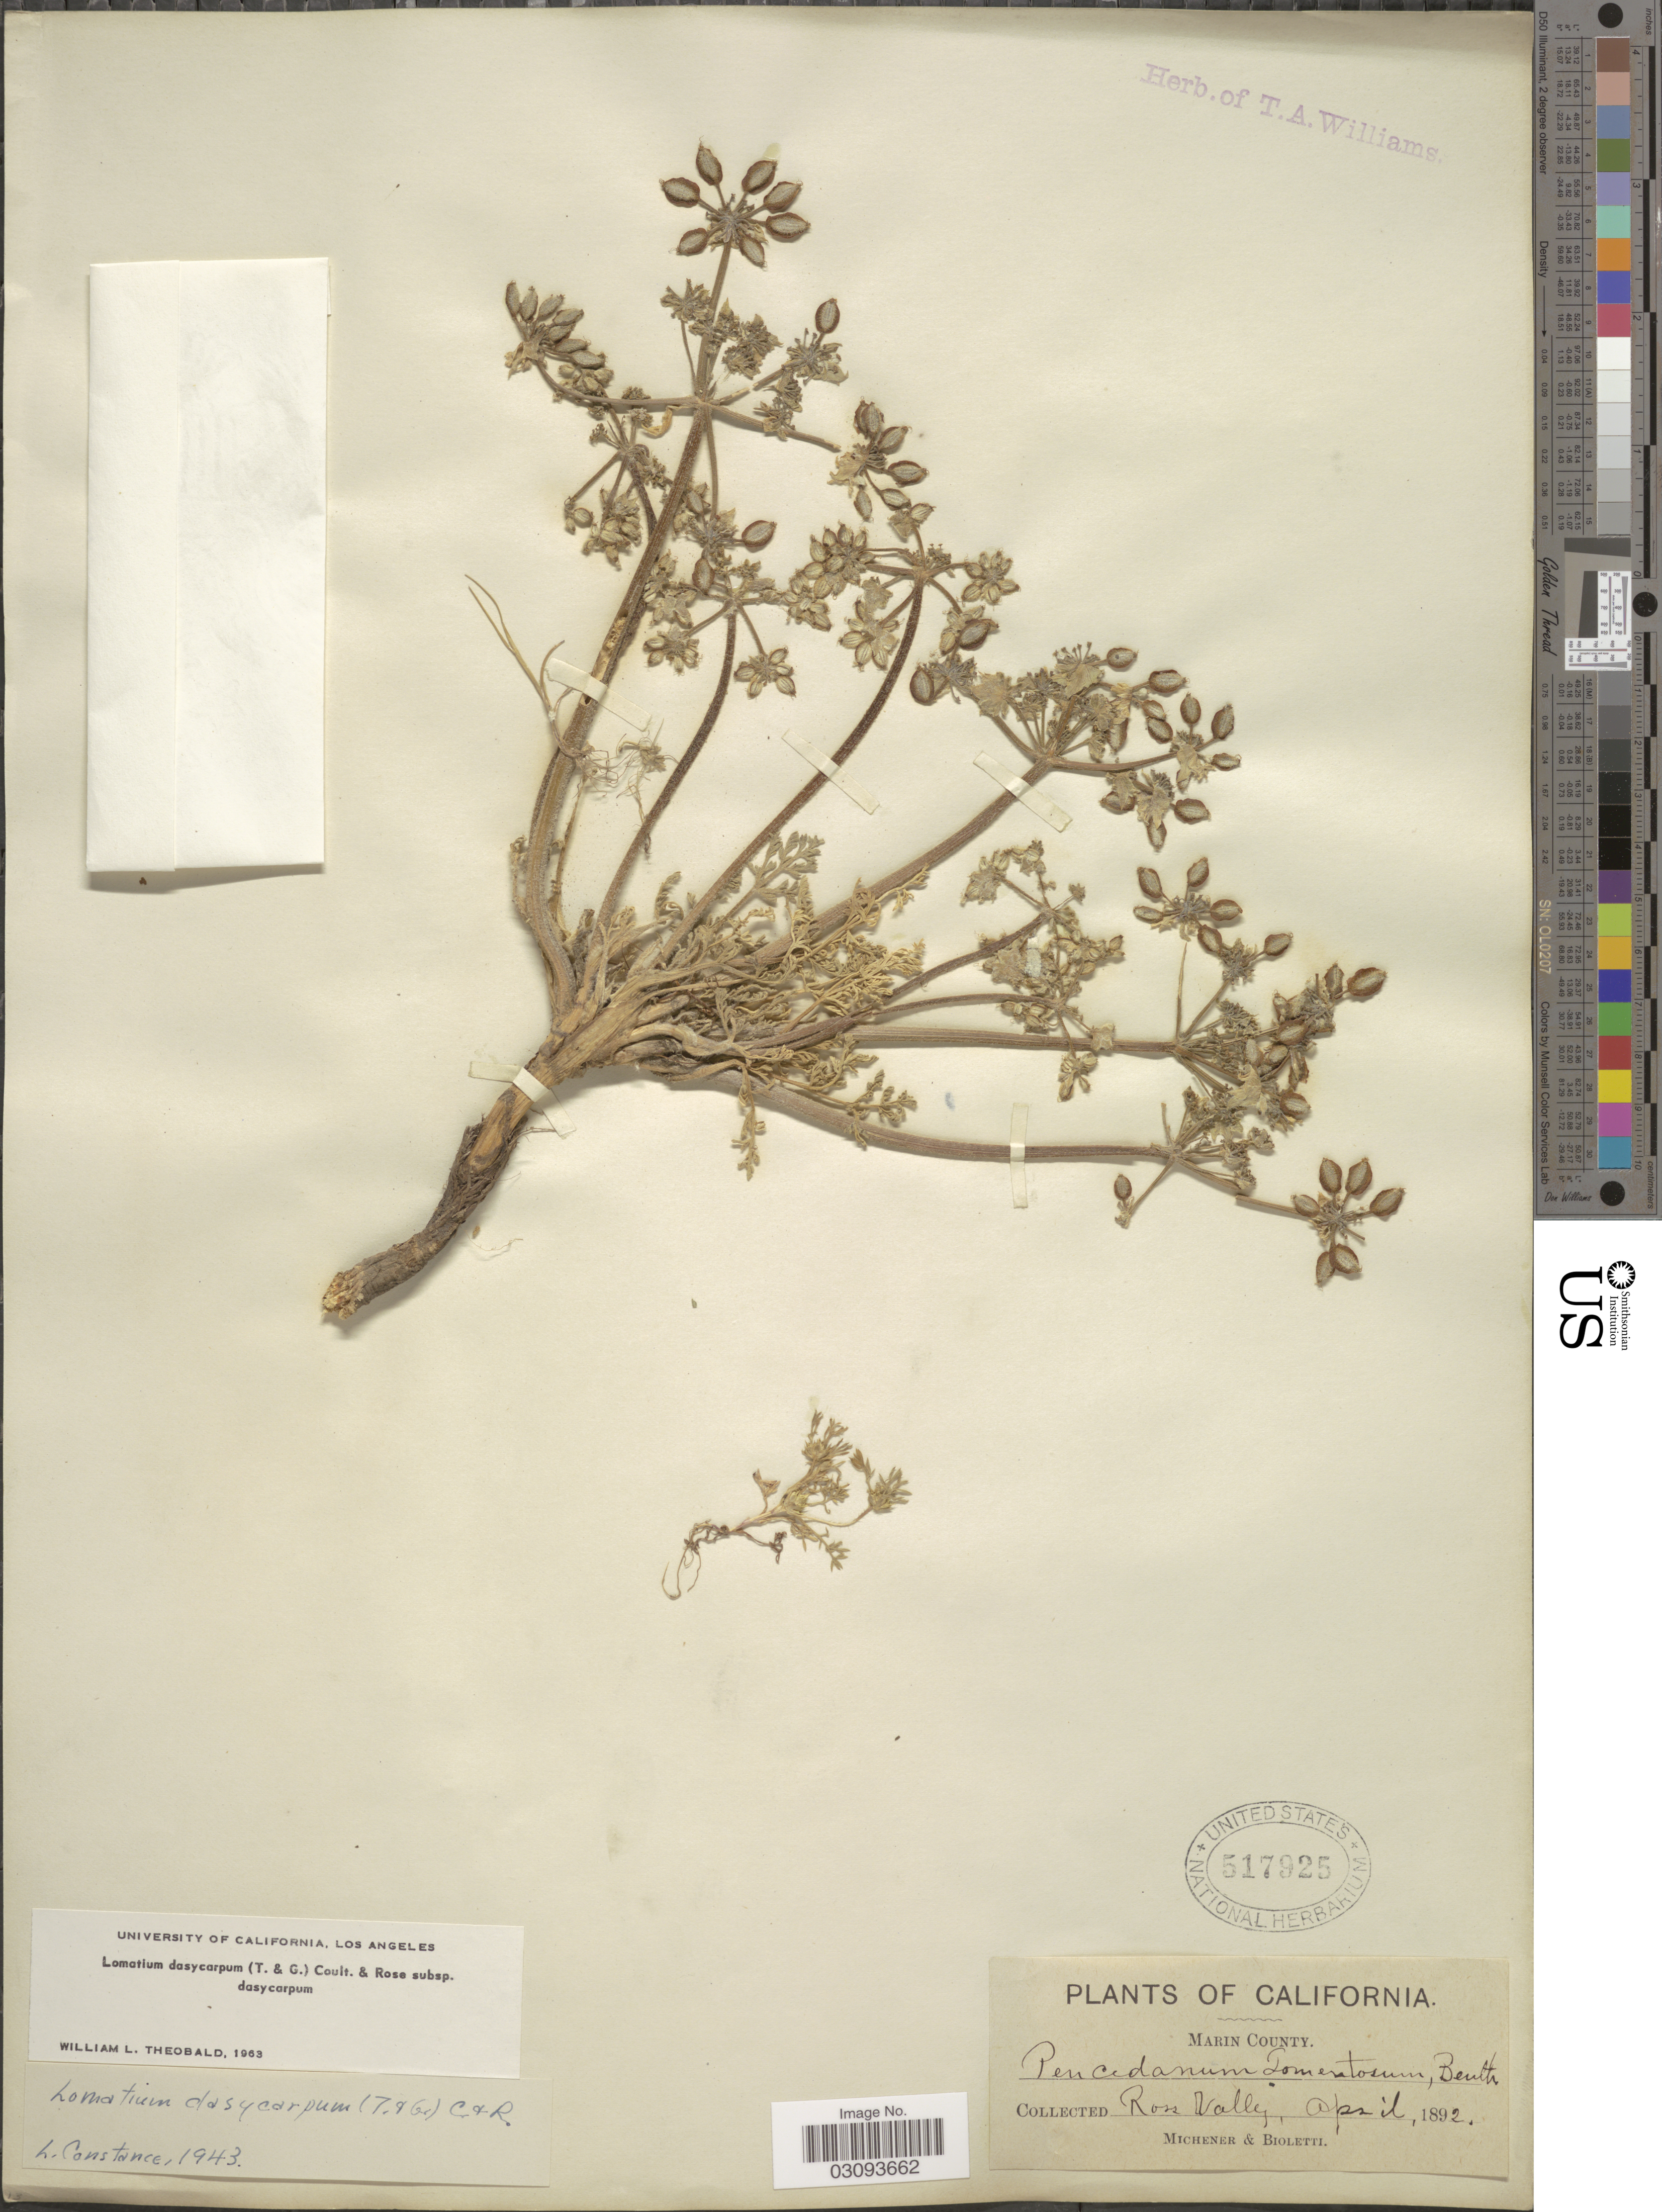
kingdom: Plantae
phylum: Tracheophyta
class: Magnoliopsida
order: Apiales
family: Apiaceae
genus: Lomatium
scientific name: Lomatium dasycarpum subsp. dasycarpum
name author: (Torr.) J.M. Coult. & Rose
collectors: -. Michener & -- Bioletti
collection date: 1892-04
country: United States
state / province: California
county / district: Marin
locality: Marin County. Ross Valley.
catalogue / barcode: US 517925